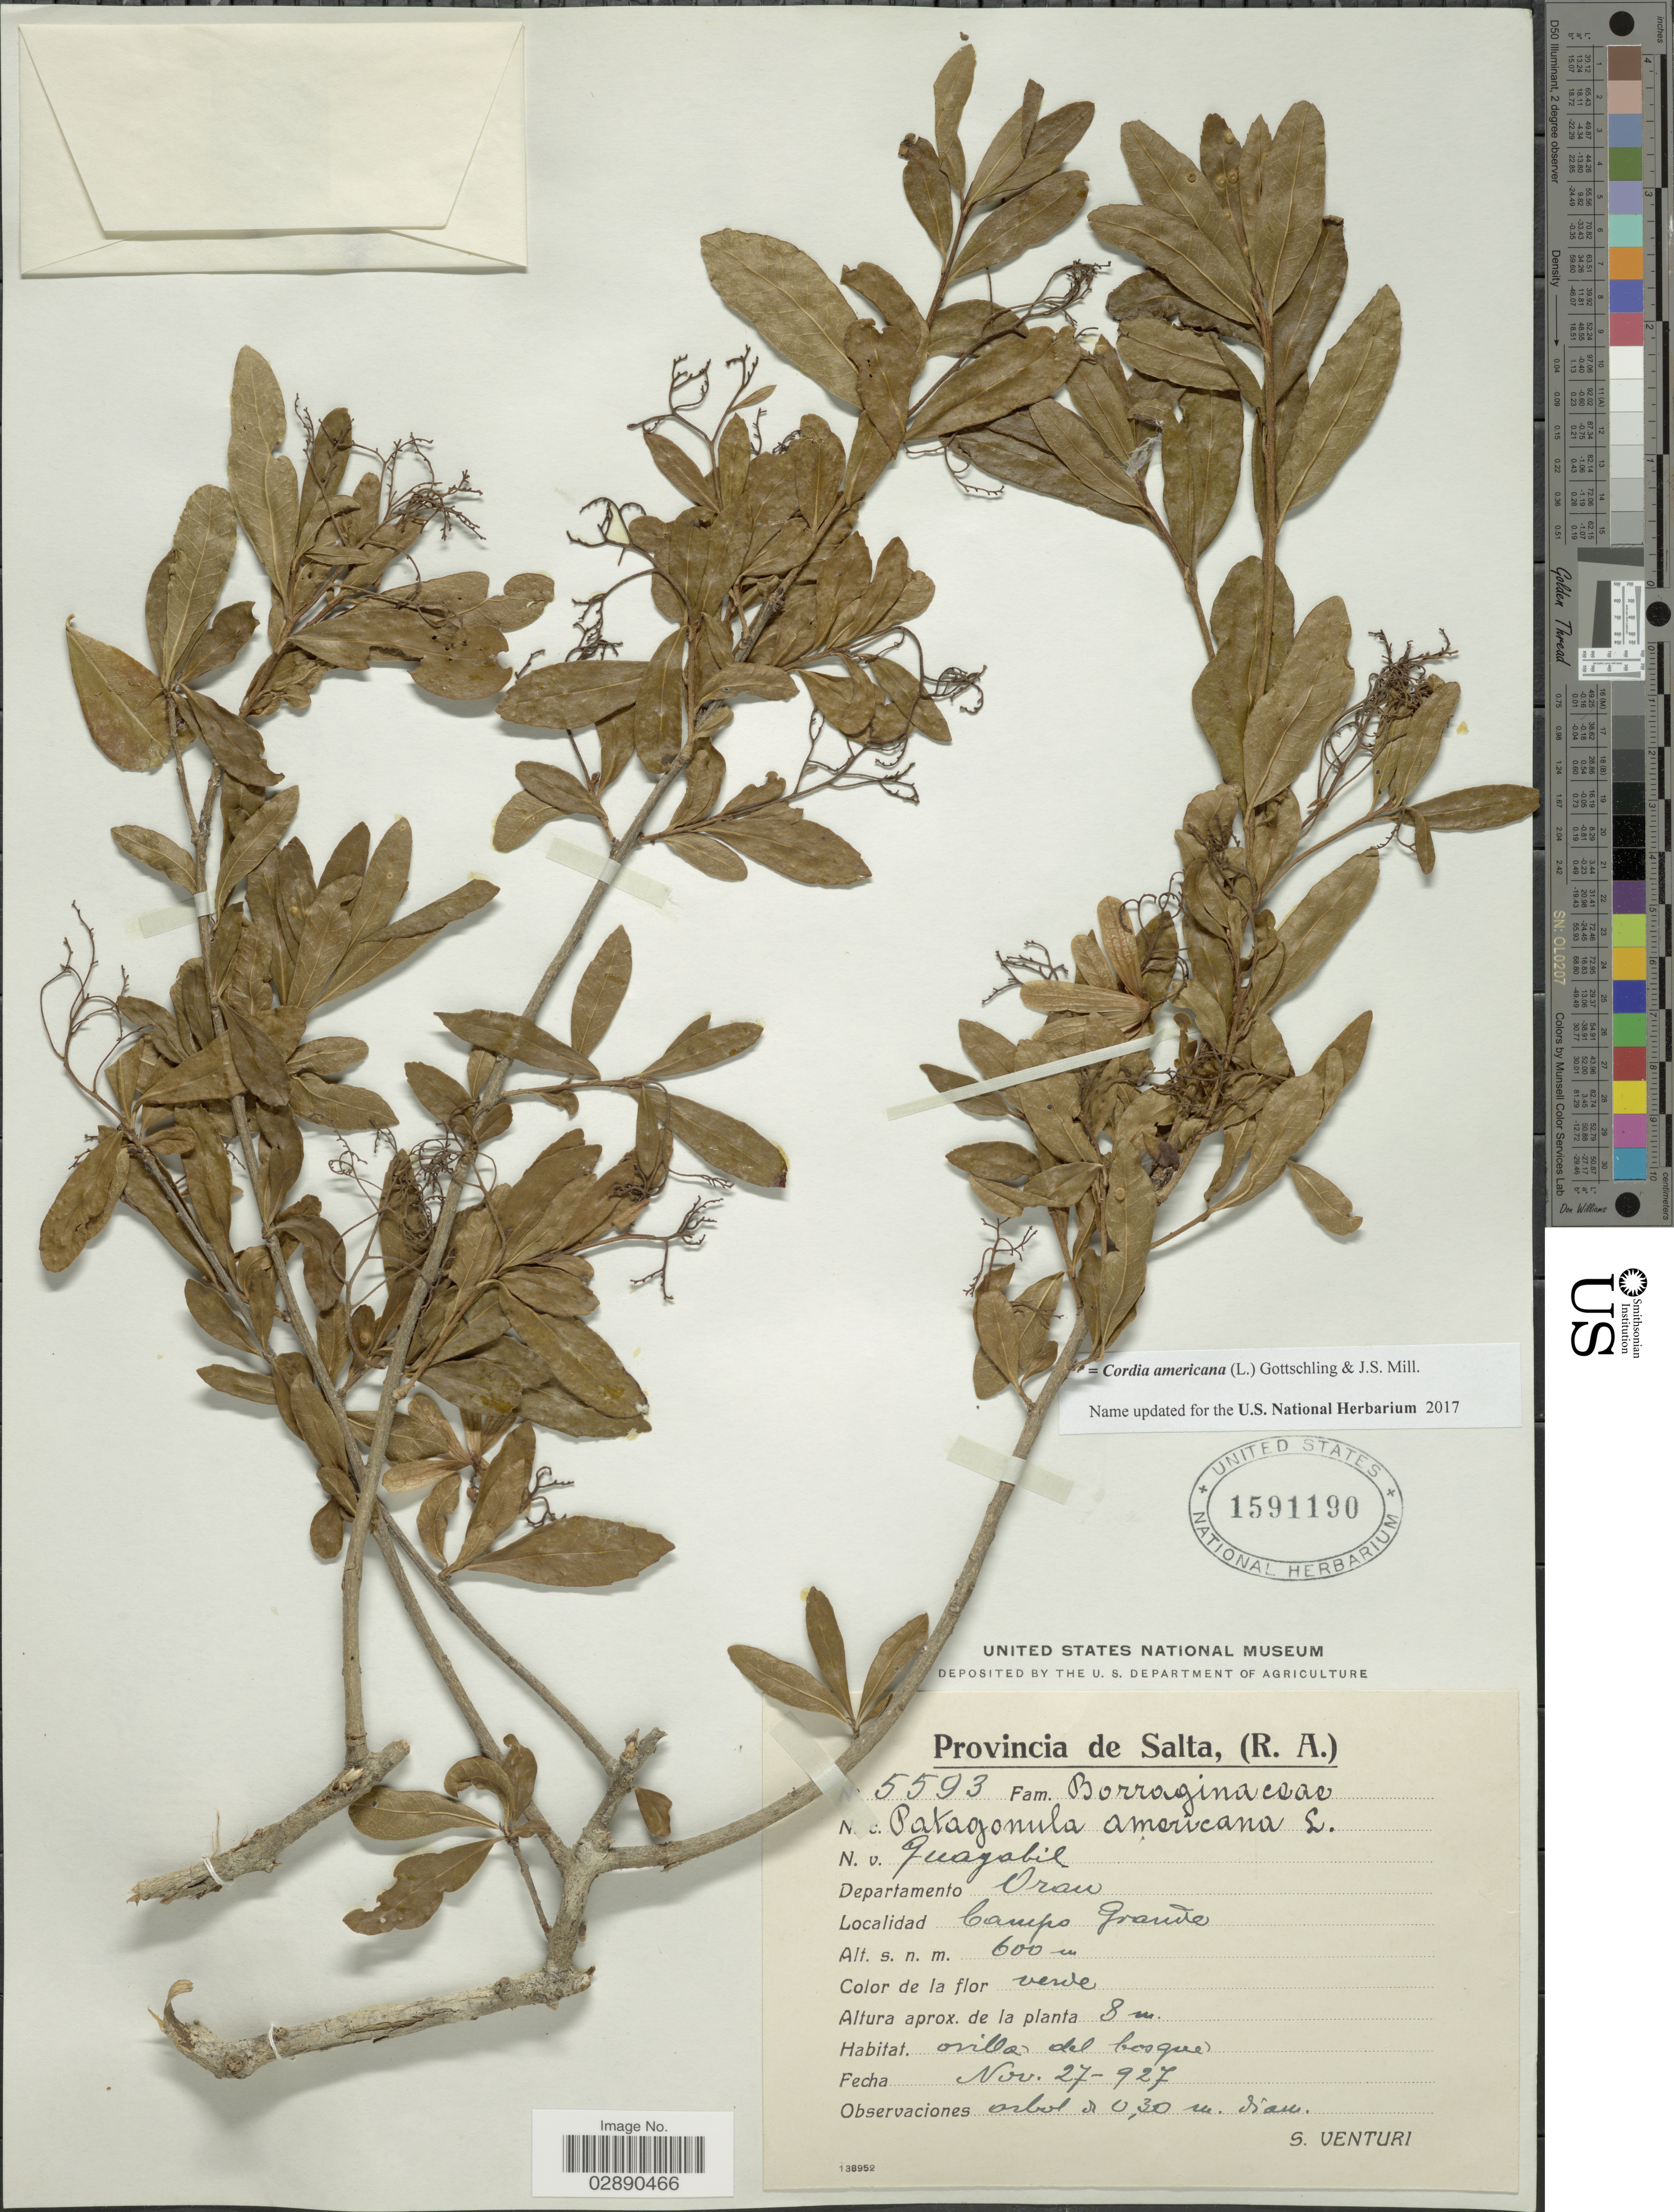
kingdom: Plantae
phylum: Tracheophyta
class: Magnoliopsida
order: Boraginales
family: Cordiaceae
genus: Cordia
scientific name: Cordia americana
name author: (L.) Gottschling & J.S. Mill.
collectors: S. Venturi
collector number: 5593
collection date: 1927-11-27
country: Argentina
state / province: Salta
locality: Provincia de Salta, (R.A.). Departamento Oran, Campo Grande.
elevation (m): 600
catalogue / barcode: US 1591190